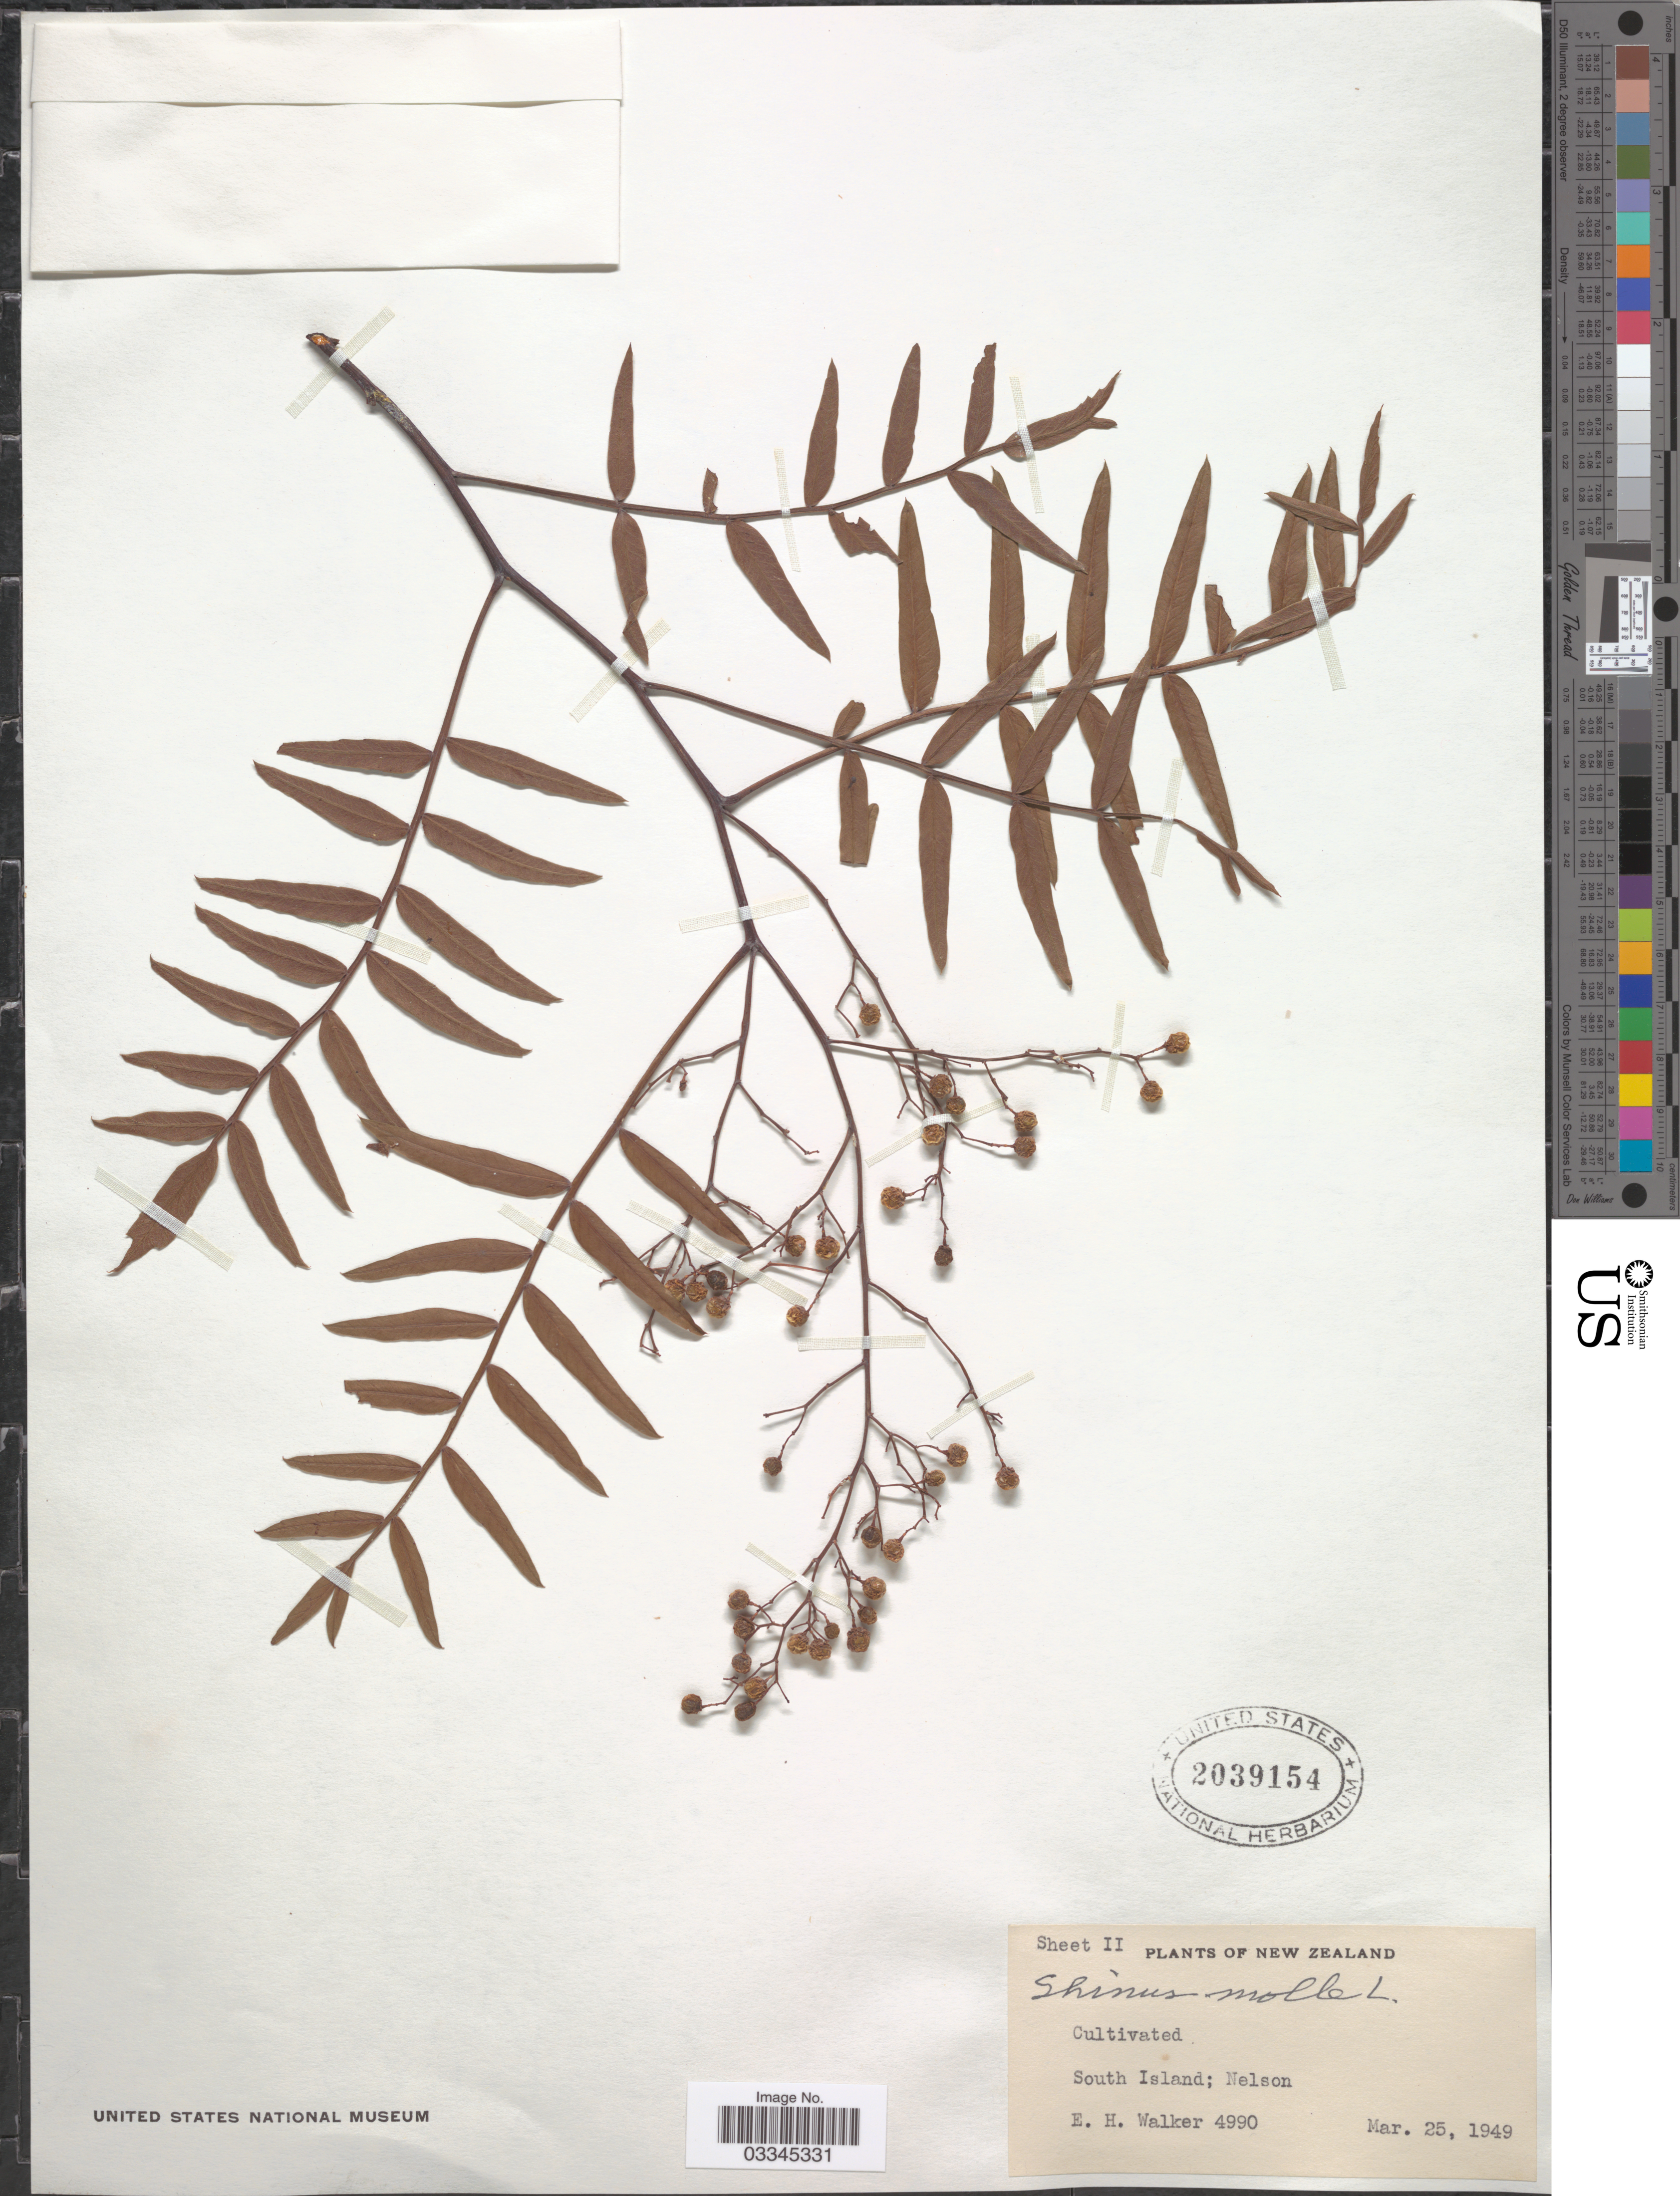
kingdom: Plantae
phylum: Tracheophyta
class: Magnoliopsida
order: Sapindales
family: Anacardiaceae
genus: Schinus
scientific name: Schinus molle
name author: L.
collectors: E. H. Walker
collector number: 4990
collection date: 1949-03-25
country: New Zealand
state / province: Nelson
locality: South Island; Nelson.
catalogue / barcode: US 2039154